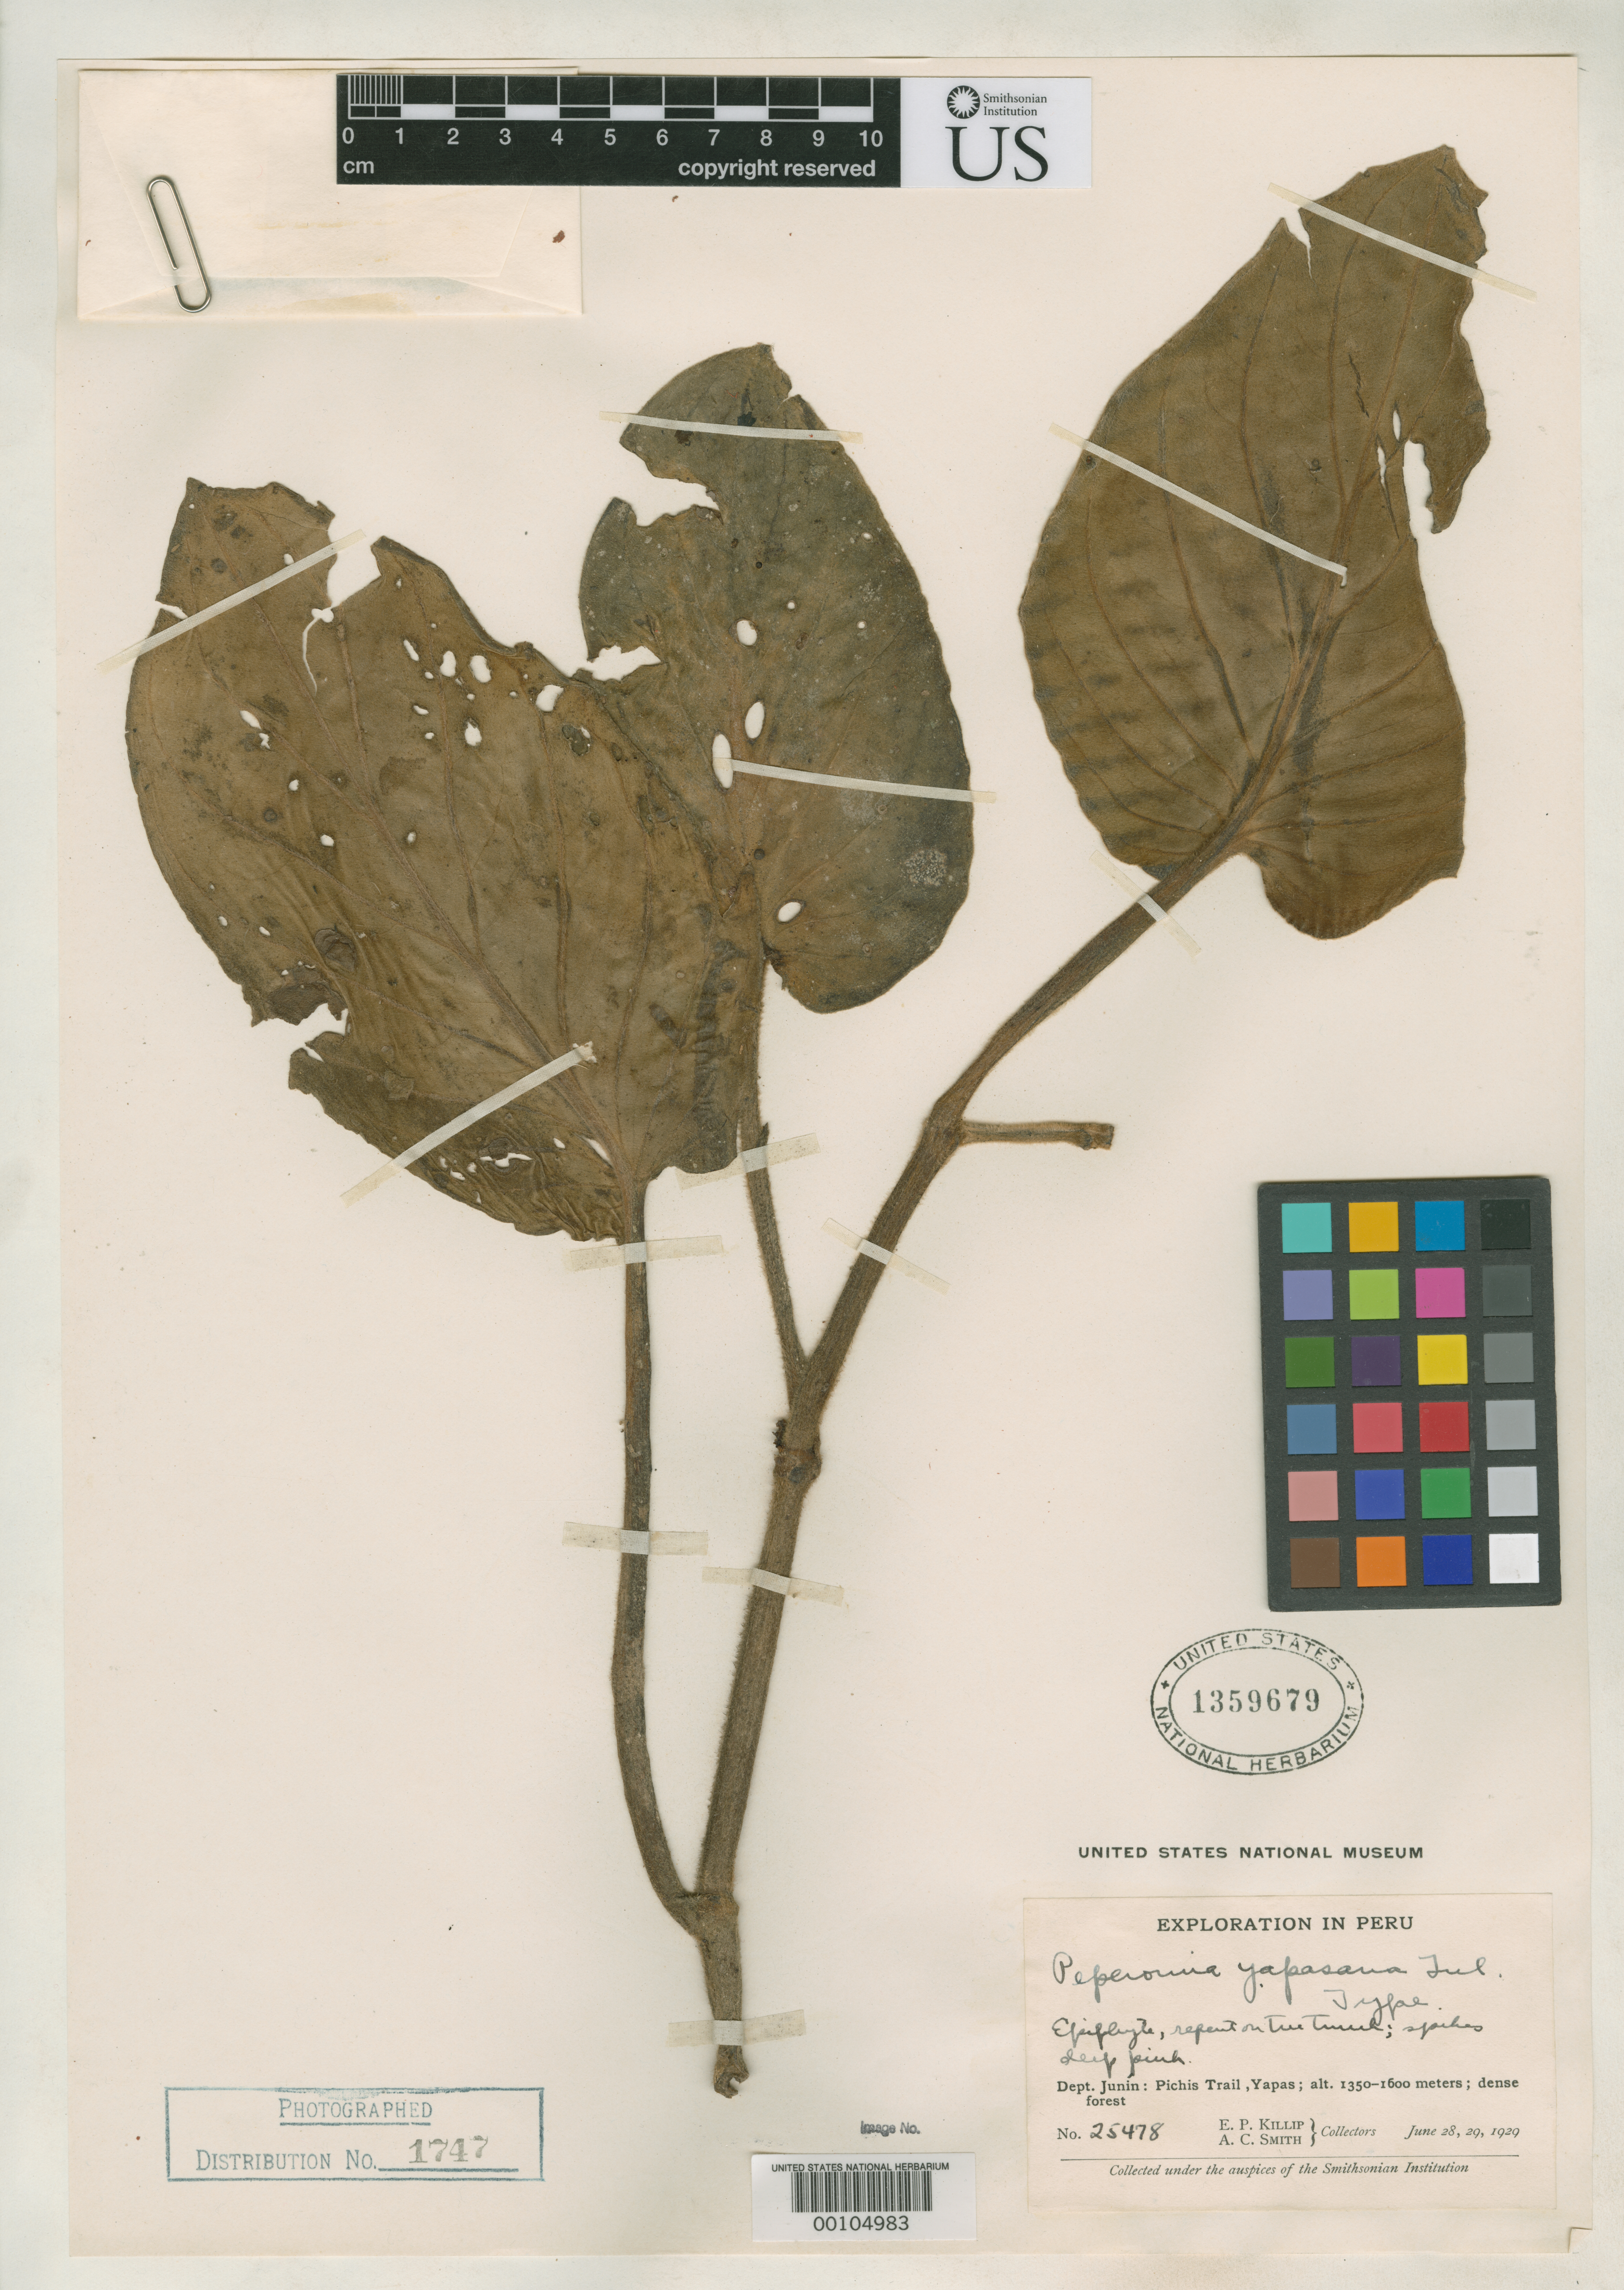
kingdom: Plantae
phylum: Tracheophyta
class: Magnoliopsida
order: Piperales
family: Piperaceae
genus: Peperomia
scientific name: Peperomia yapasana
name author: Trel.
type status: Holotype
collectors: E. P. Killip & A. C. Smith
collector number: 25478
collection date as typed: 28 Jun 1929 and 29 Jun 1929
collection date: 1929-06-28,1929-06-29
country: Peru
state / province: Junín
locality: Pichis Trail, Yapas.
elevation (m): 1350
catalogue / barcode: US 1359679